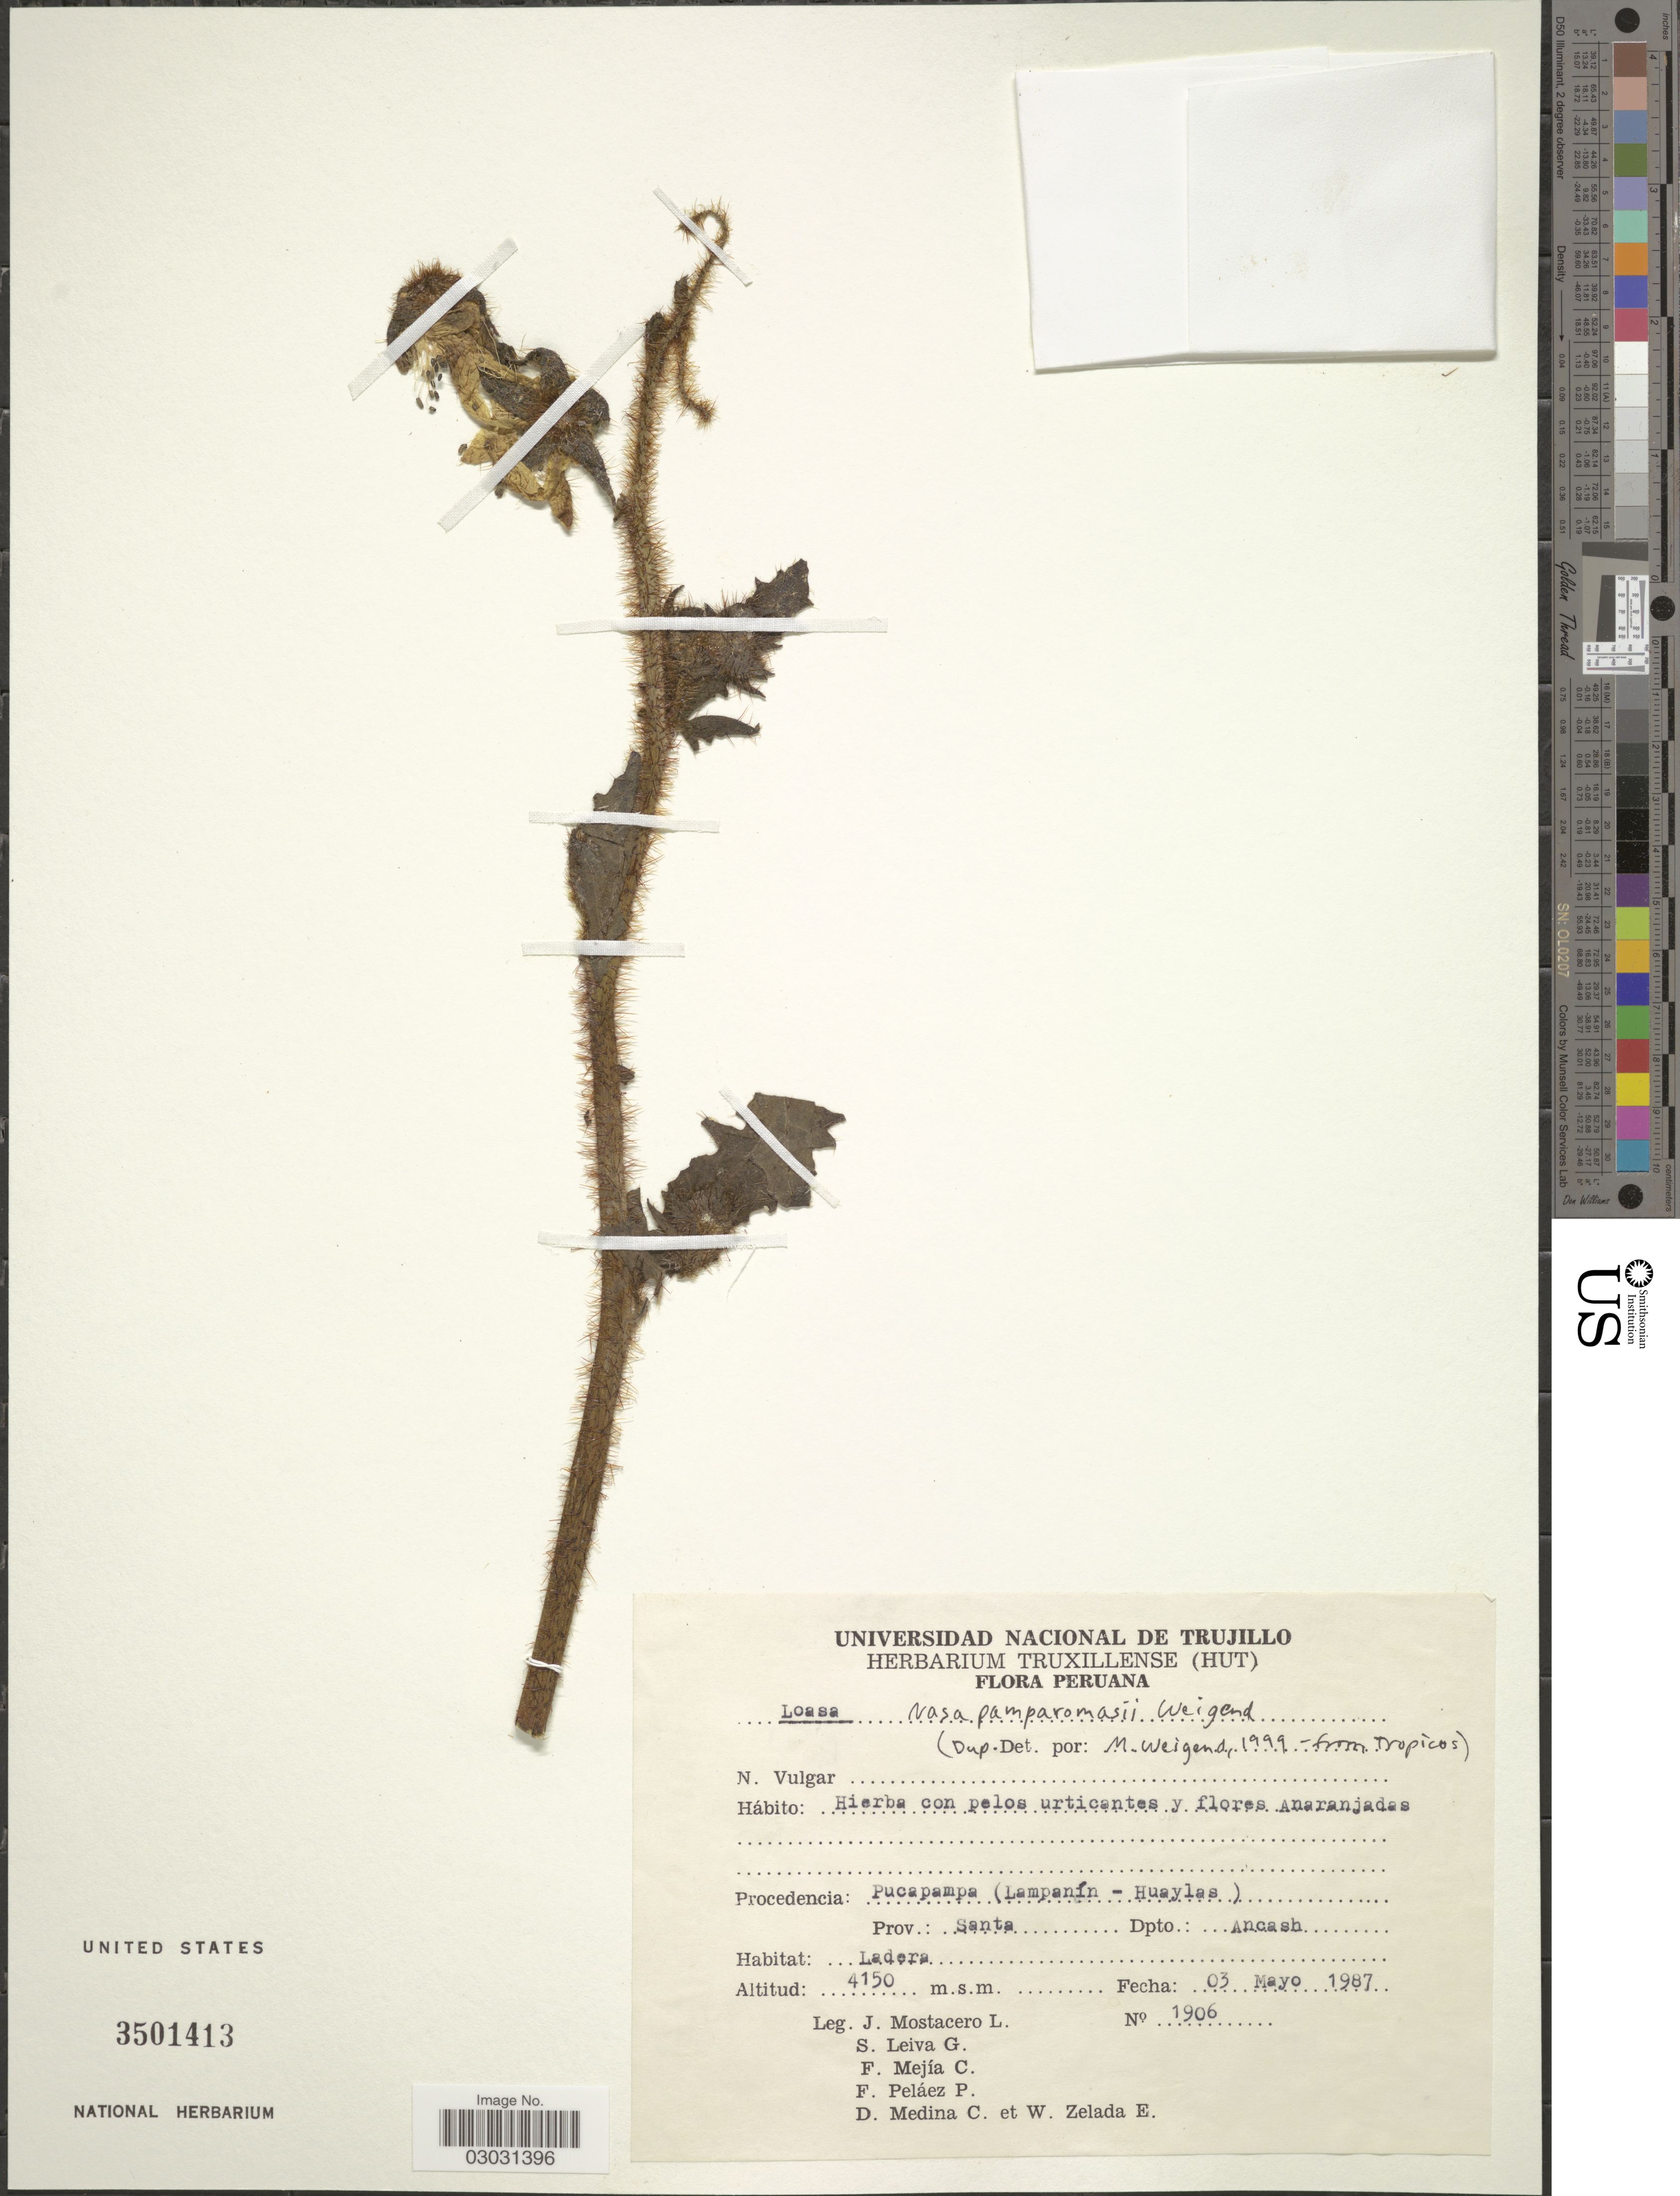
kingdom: Plantae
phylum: Tracheophyta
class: Magnoliopsida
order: Cornales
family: Loasaceae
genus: Nasa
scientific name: Nasa pamparomasii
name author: Weigend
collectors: J. Mostacero L., S. Leiva G., F. Mejia C., F. Pelaez P. & et al.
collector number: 1906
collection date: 1987-05-03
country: Peru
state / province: Ancash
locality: Procedencia: Pucapampa (Lampanín - Huaylas). Prov.: Santa. Dpto.: Ancash.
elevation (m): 4150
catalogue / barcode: US 3501413